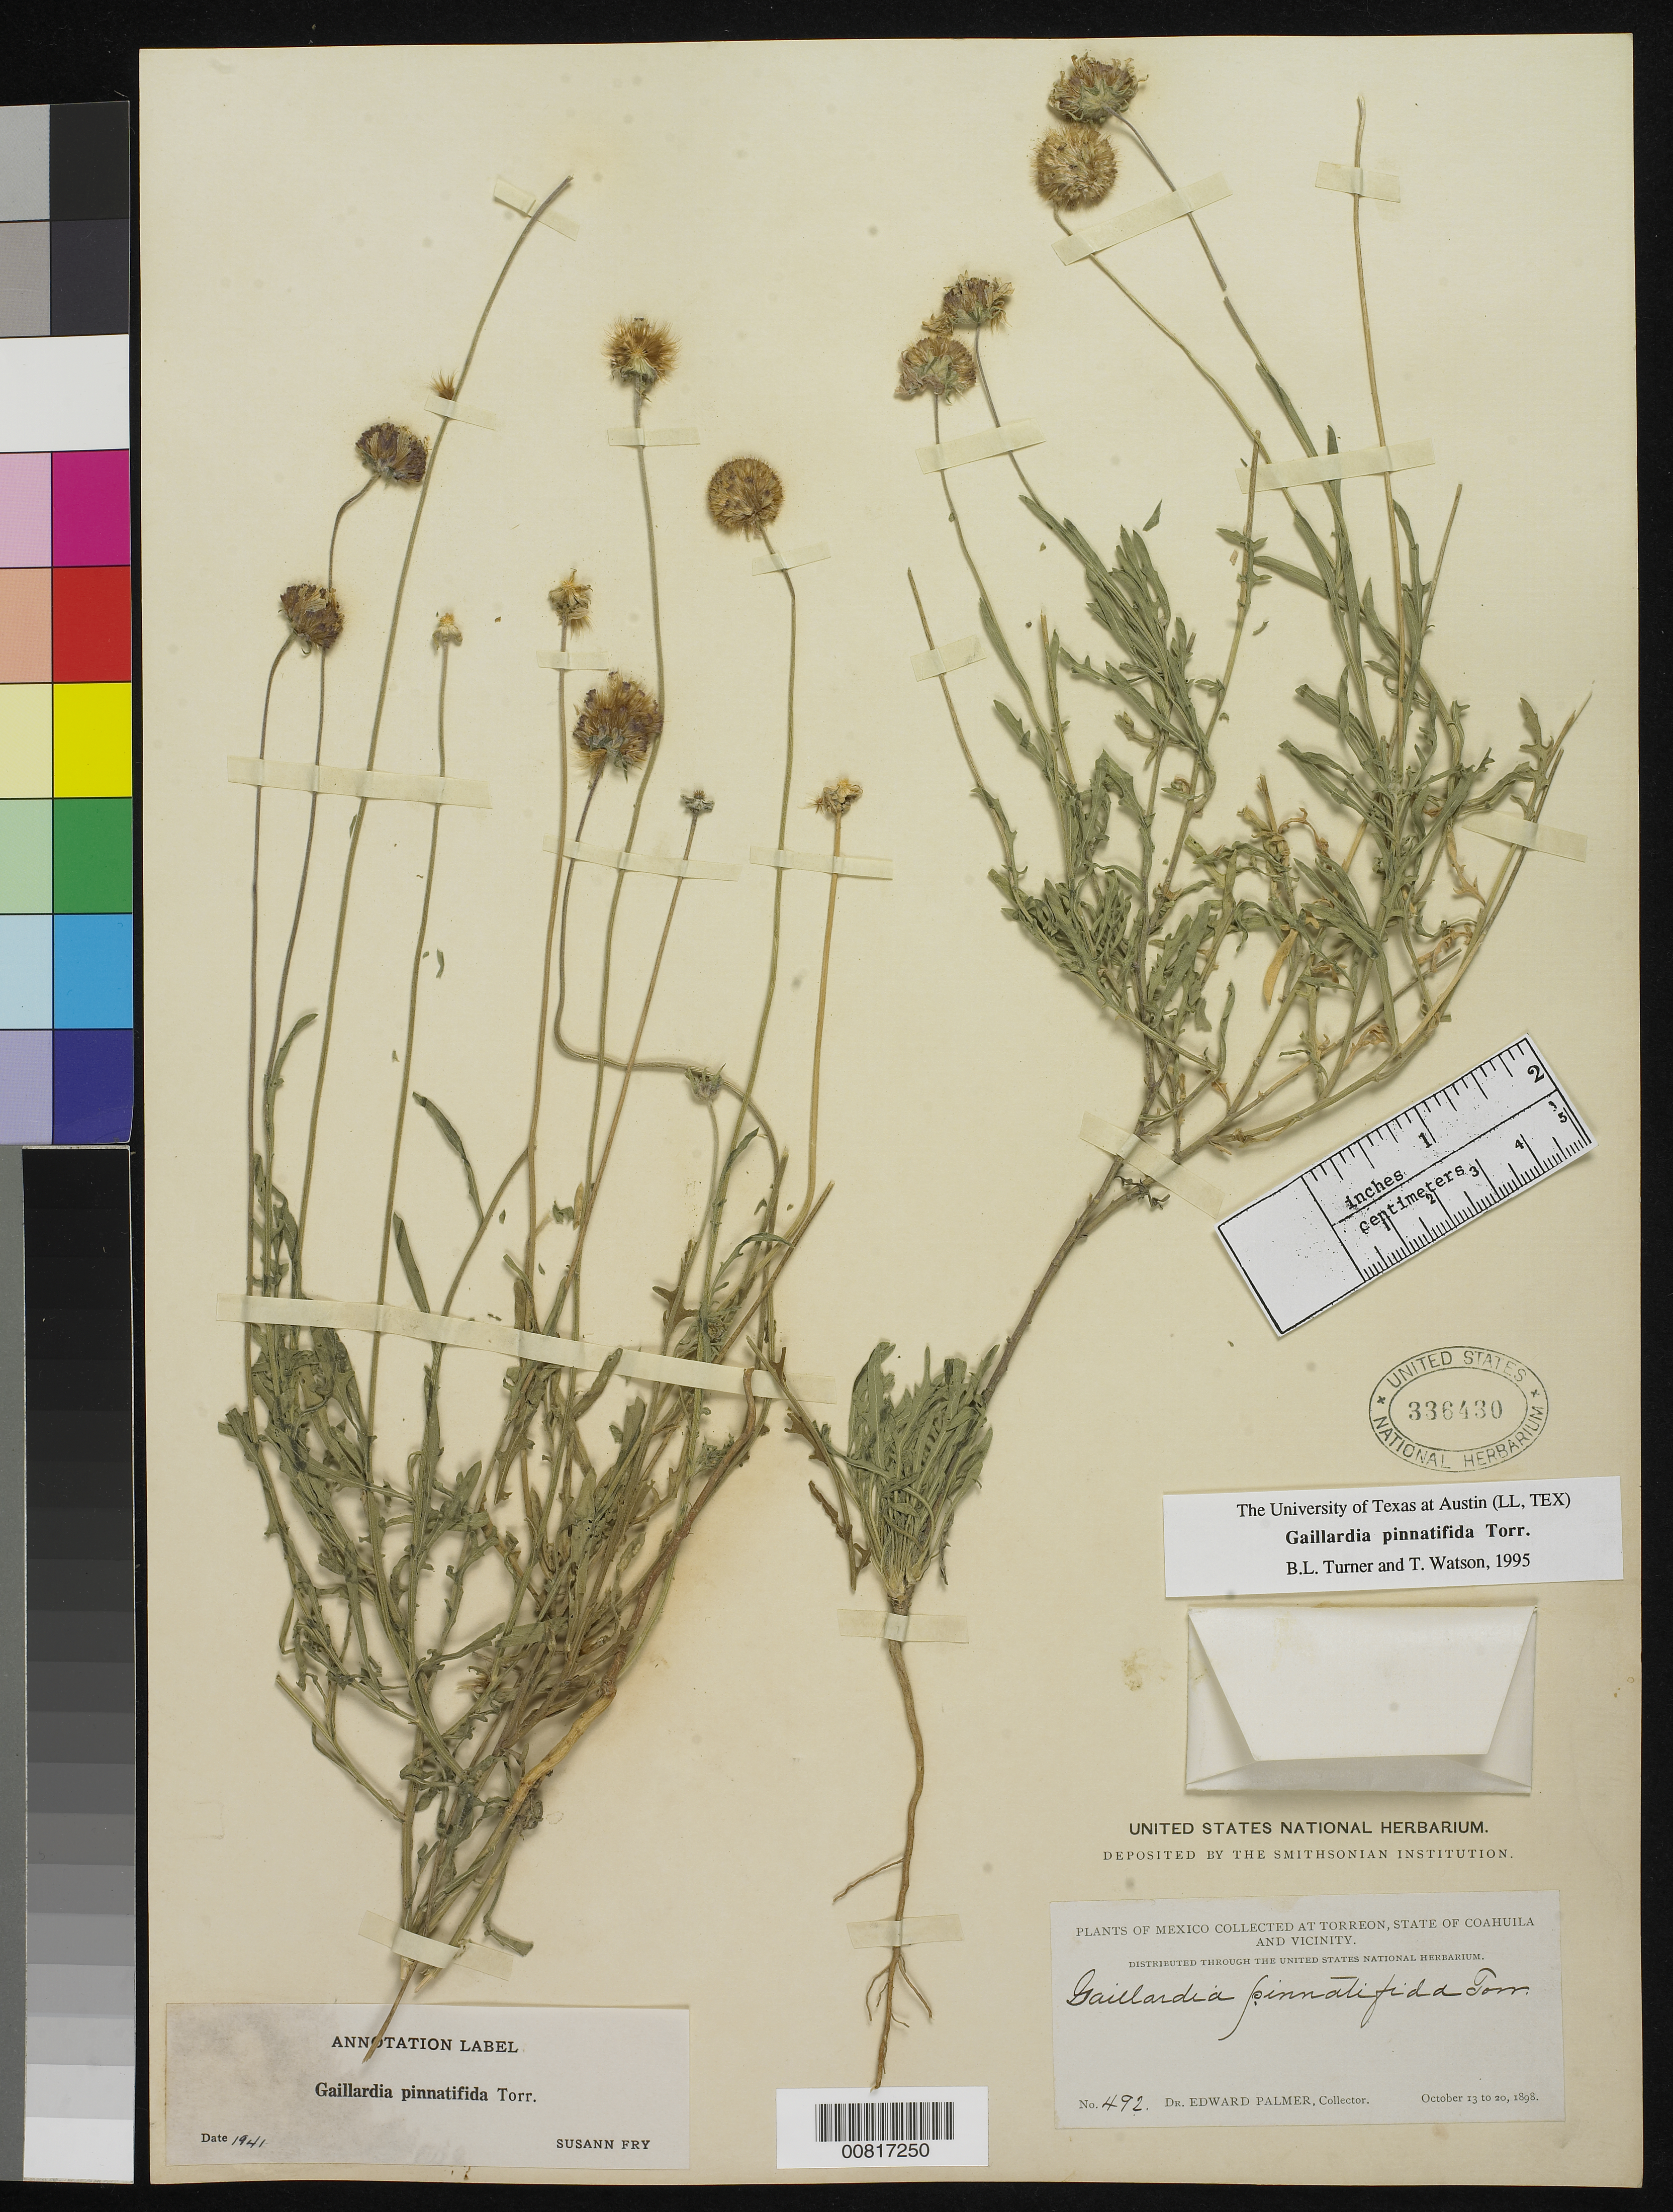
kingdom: Plantae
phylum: Tracheophyta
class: Magnoliopsida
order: Asterales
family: Asteraceae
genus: Gaillardia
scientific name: Gaillardia pinnatifida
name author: Torr.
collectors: E. Palmer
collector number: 492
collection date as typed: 13 Oct 1898 to 20 Oct 1898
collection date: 1898-10-13/1898-10-20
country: Mexico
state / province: Coahuila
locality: Torreón, Coahuila and vicinity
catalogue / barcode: US 336430